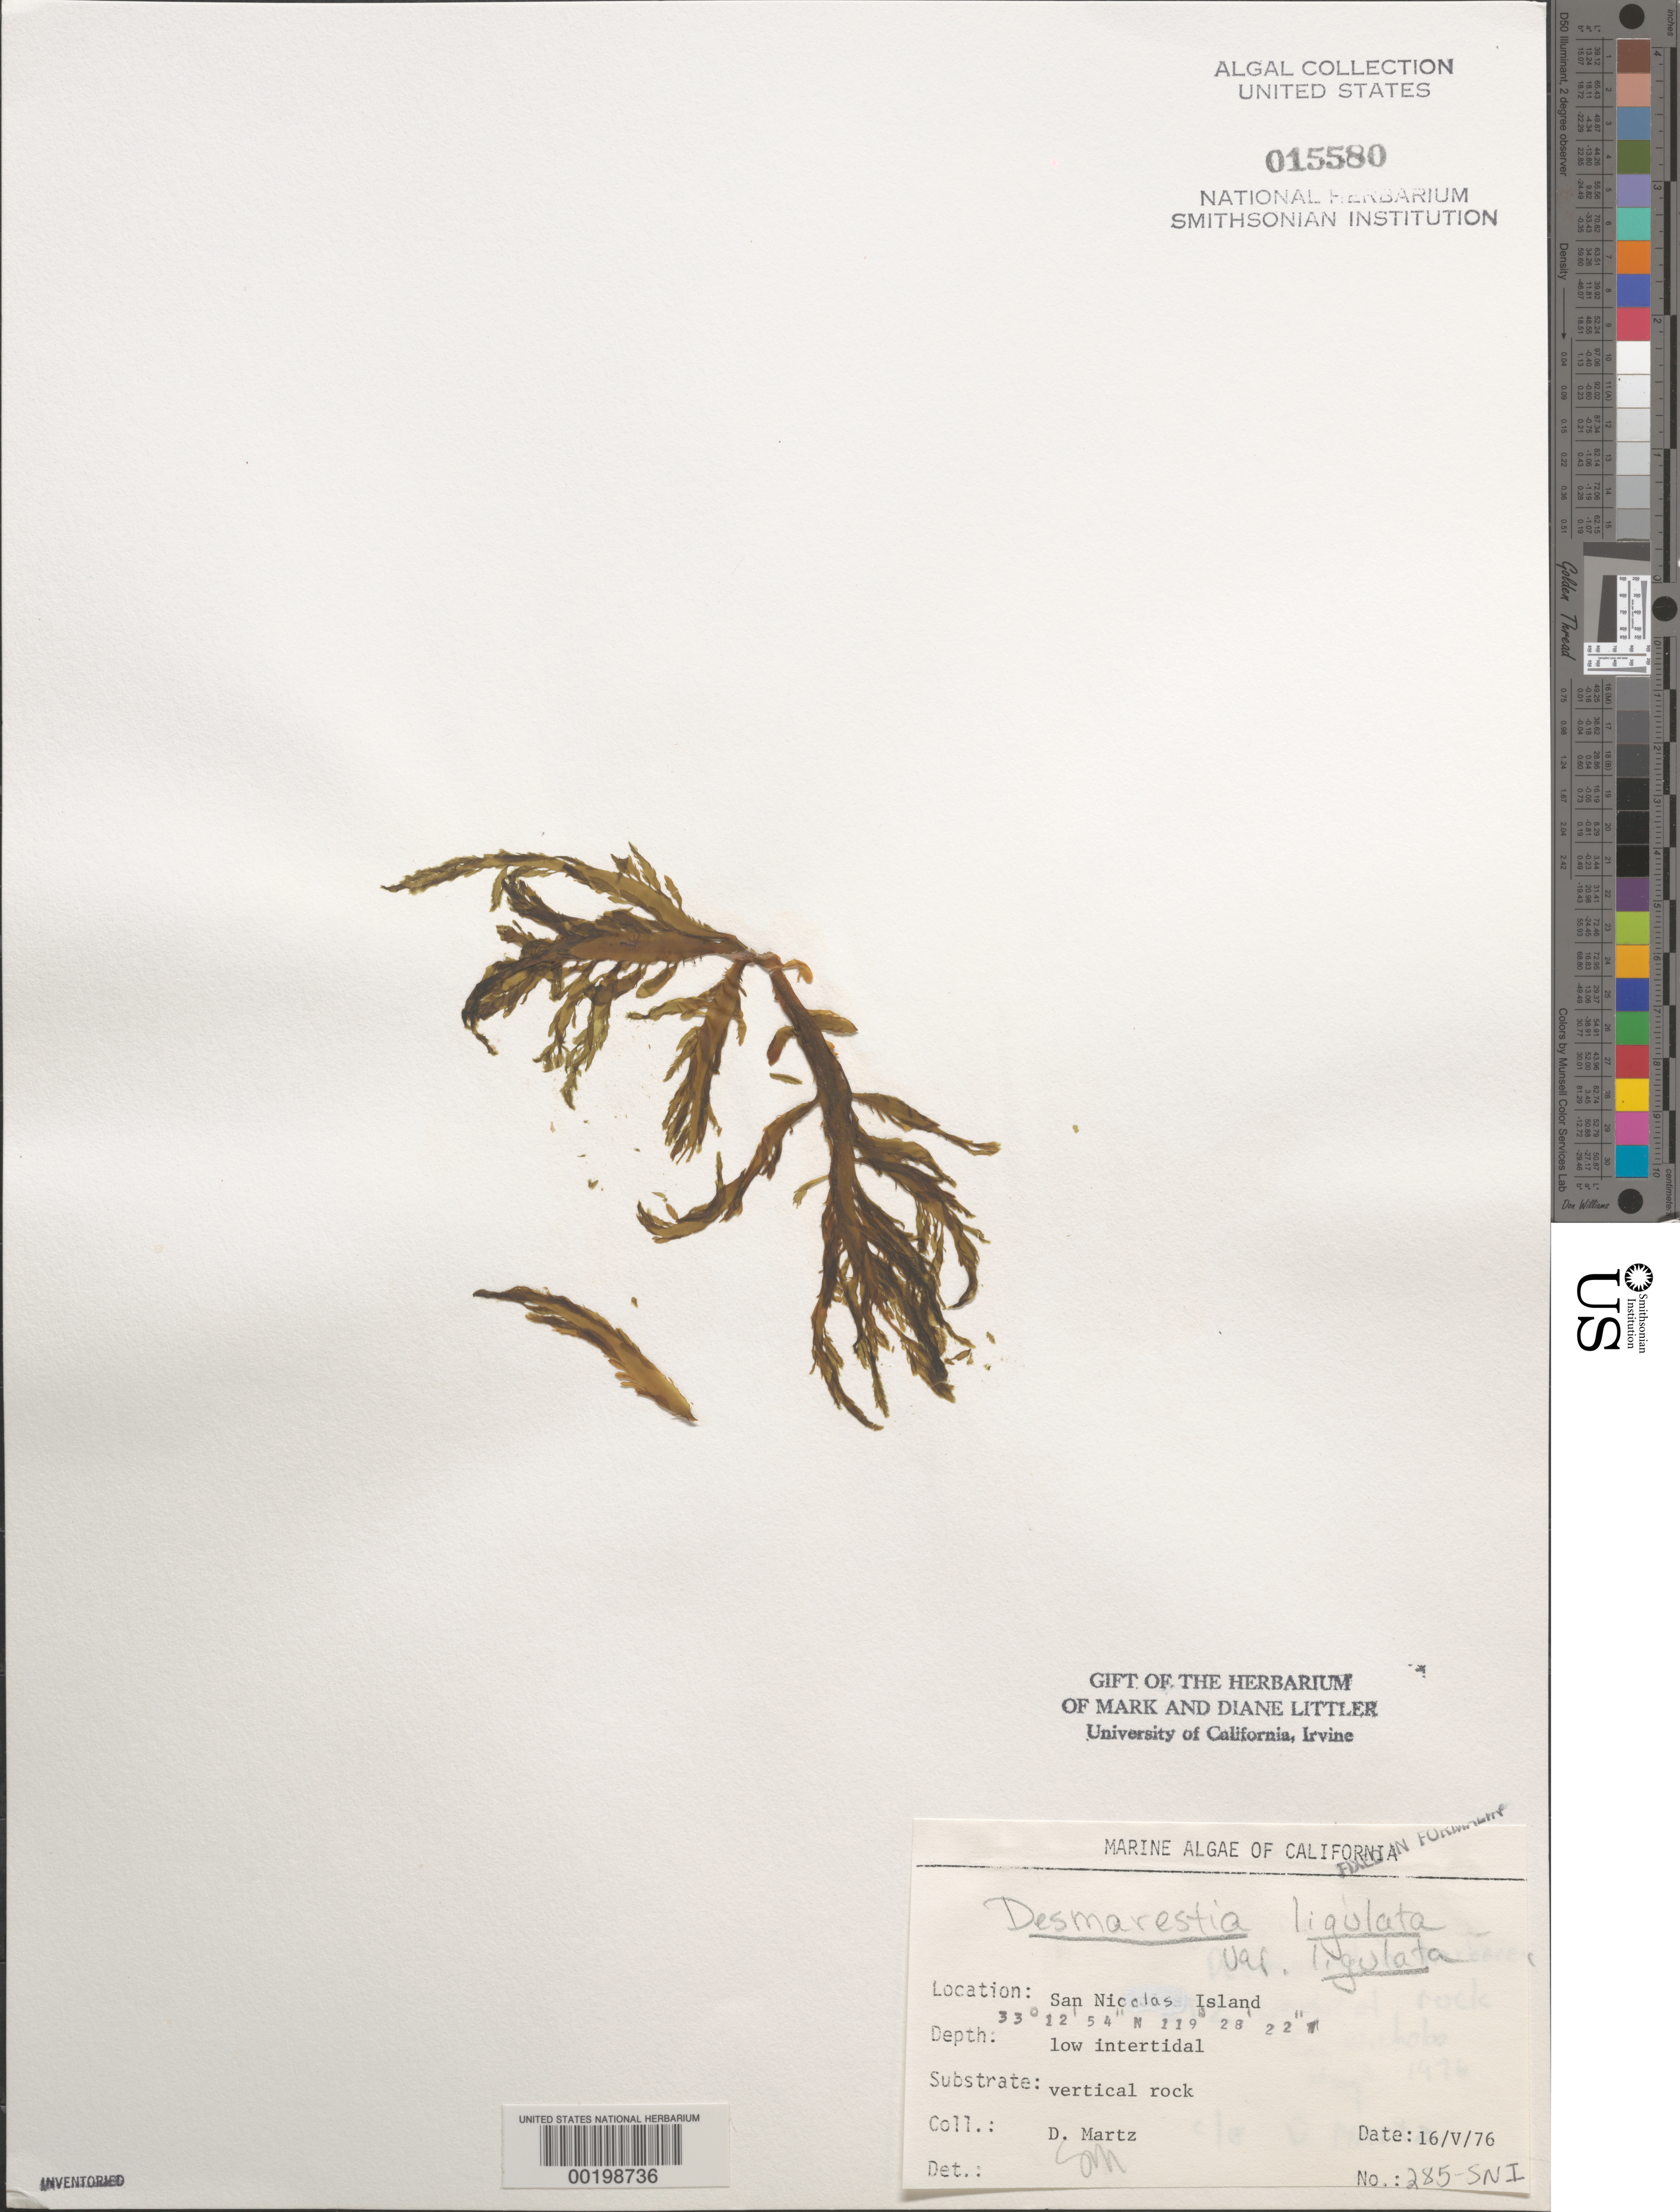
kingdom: Chromista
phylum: Ochrophyta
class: Phaeophyceae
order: Desmarestiales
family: Desmarestiaceae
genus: Desmarestia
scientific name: Desmarestia ligulata var. ligulata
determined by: Murray, S. N.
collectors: D. Martz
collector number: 285-sni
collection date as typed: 16 May 1976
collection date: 1976-05-16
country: United States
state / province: California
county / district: Ventura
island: San Nicolas Island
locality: Dutch Harbor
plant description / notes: BLM-SOCALBIGHT Rocky Intertidal Survey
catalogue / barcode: US 15580